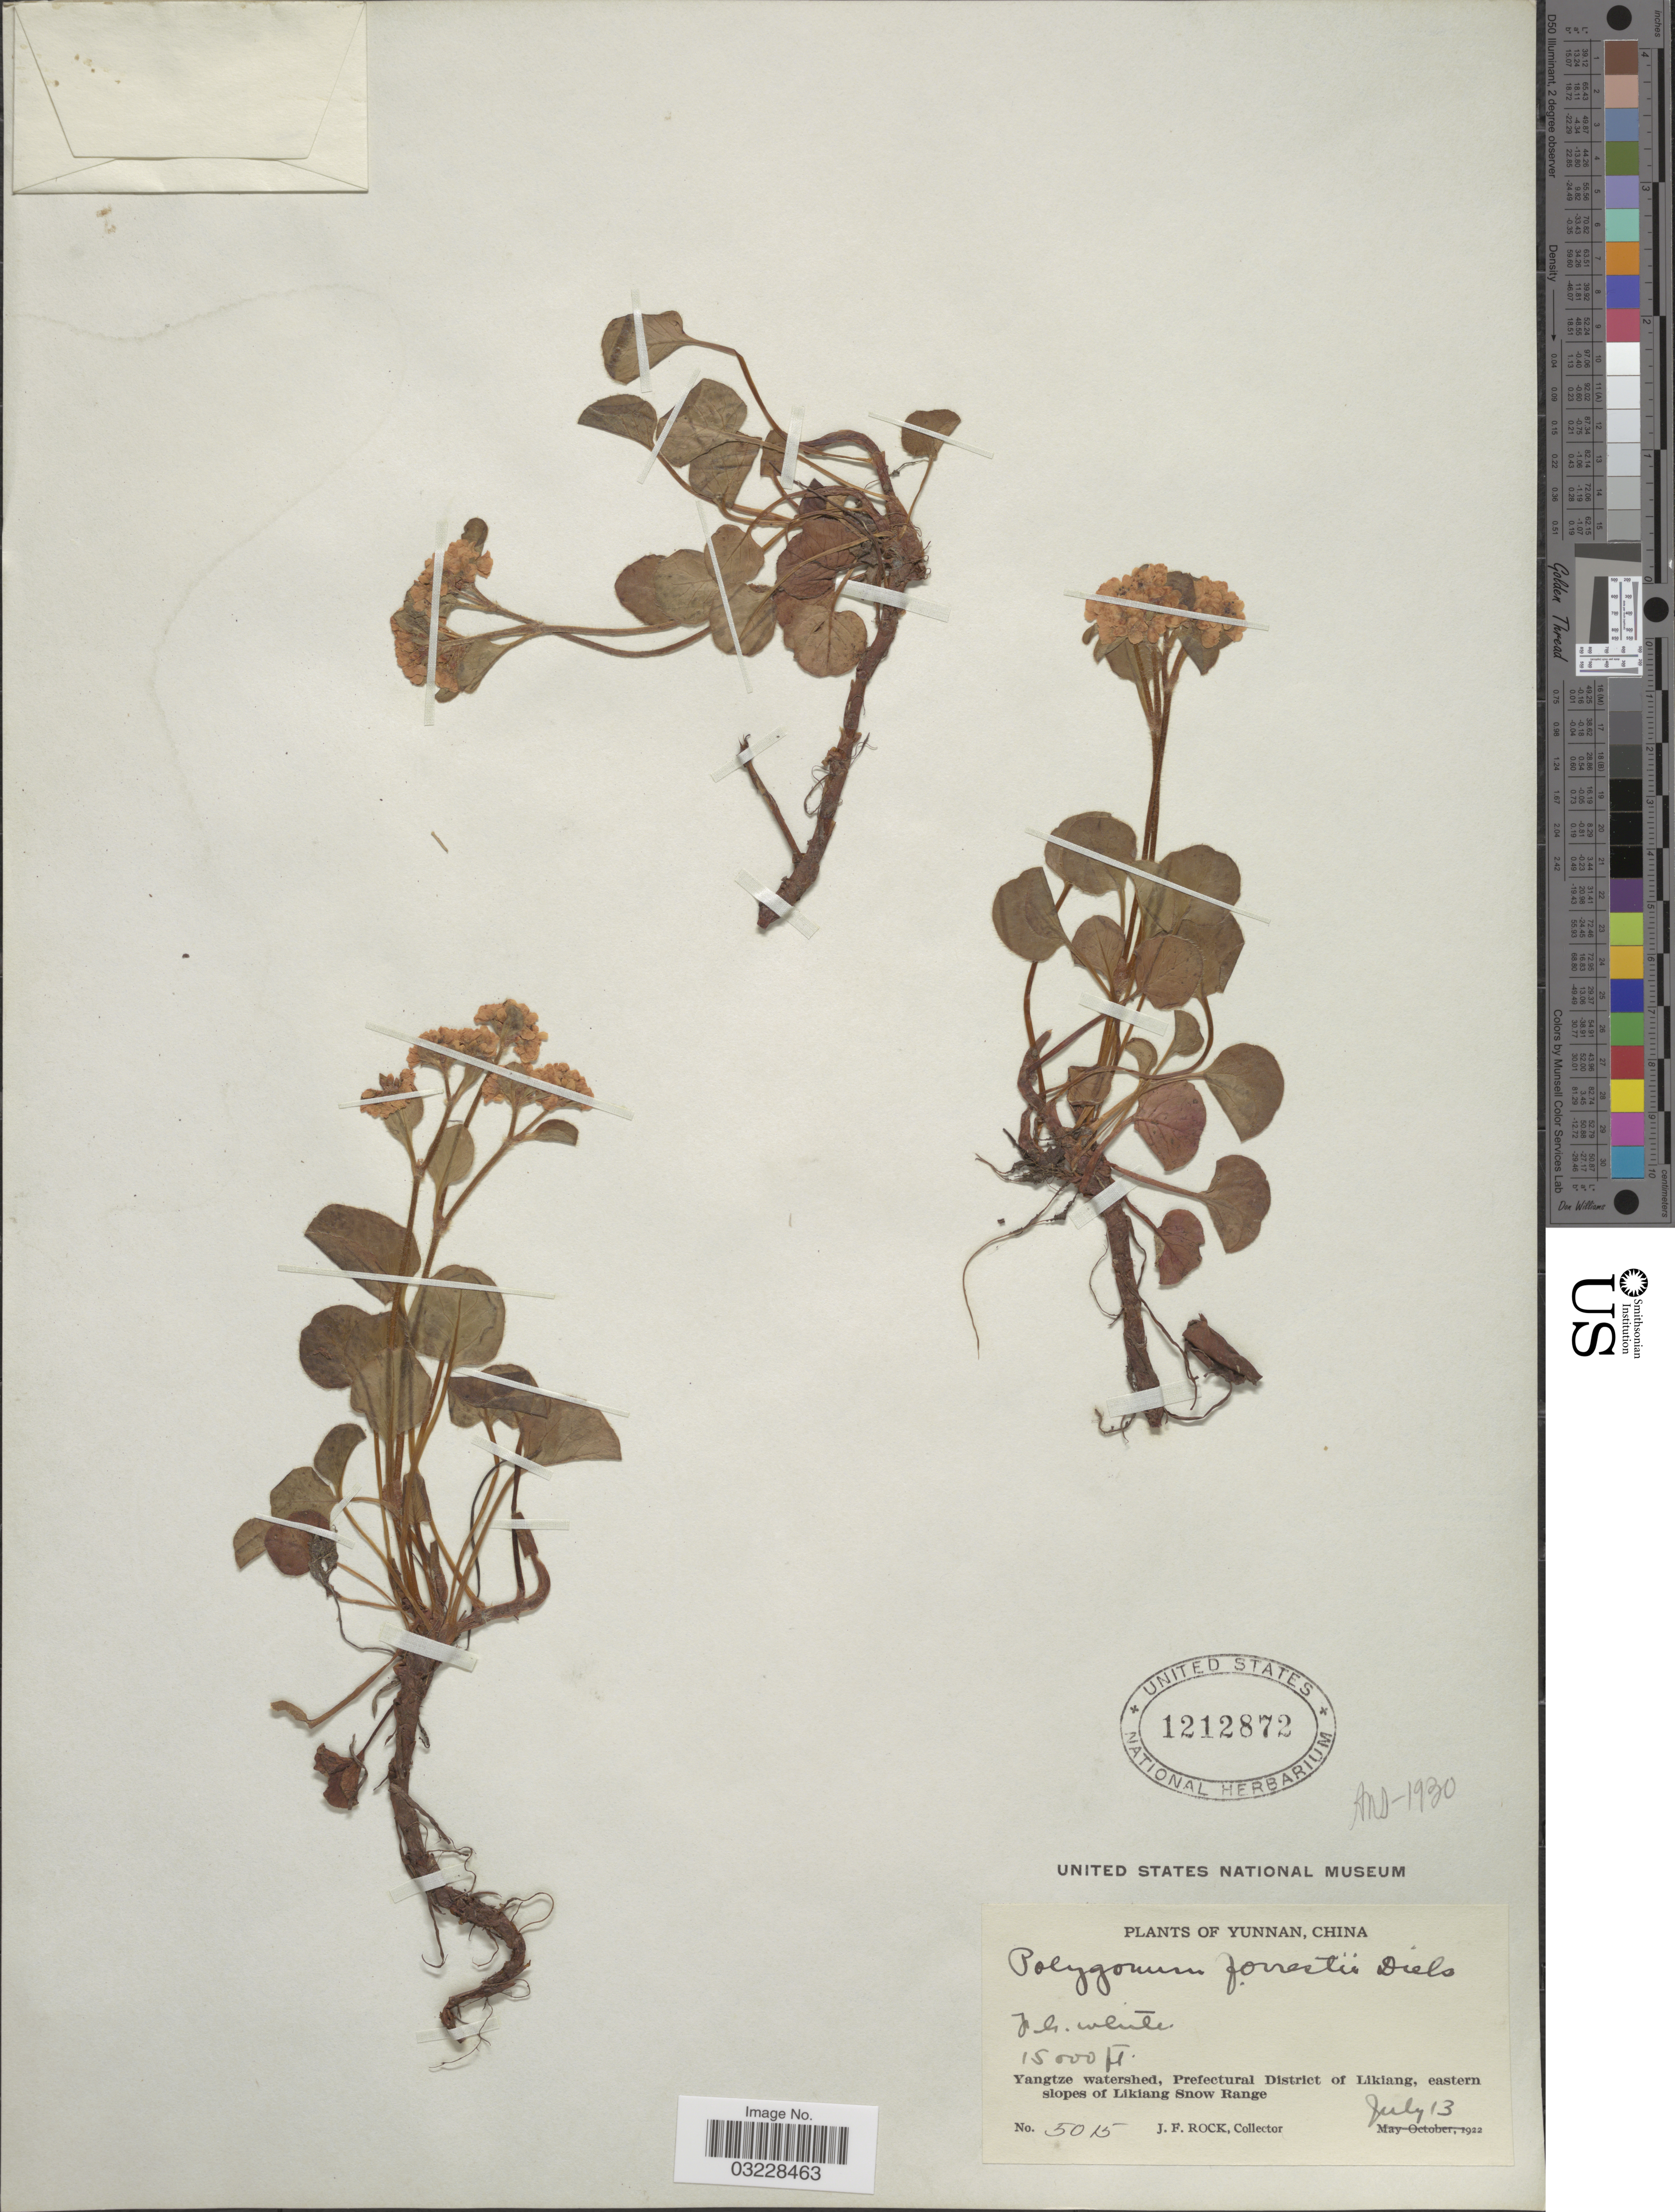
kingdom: Plantae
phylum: Tracheophyta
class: Magnoliopsida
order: Caryophyllales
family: Polygonaceae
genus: Koenigia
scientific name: Koenigia forrestii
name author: (Diels) T.M. Schust. & Měsíček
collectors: J. Rock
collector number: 5015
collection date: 1922-07-13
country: China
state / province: Yunnan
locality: Yangtze watershed, Prefectural District of Likiang, eastern slopes of Likiang Snow Range.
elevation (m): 4572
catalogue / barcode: US 1212872